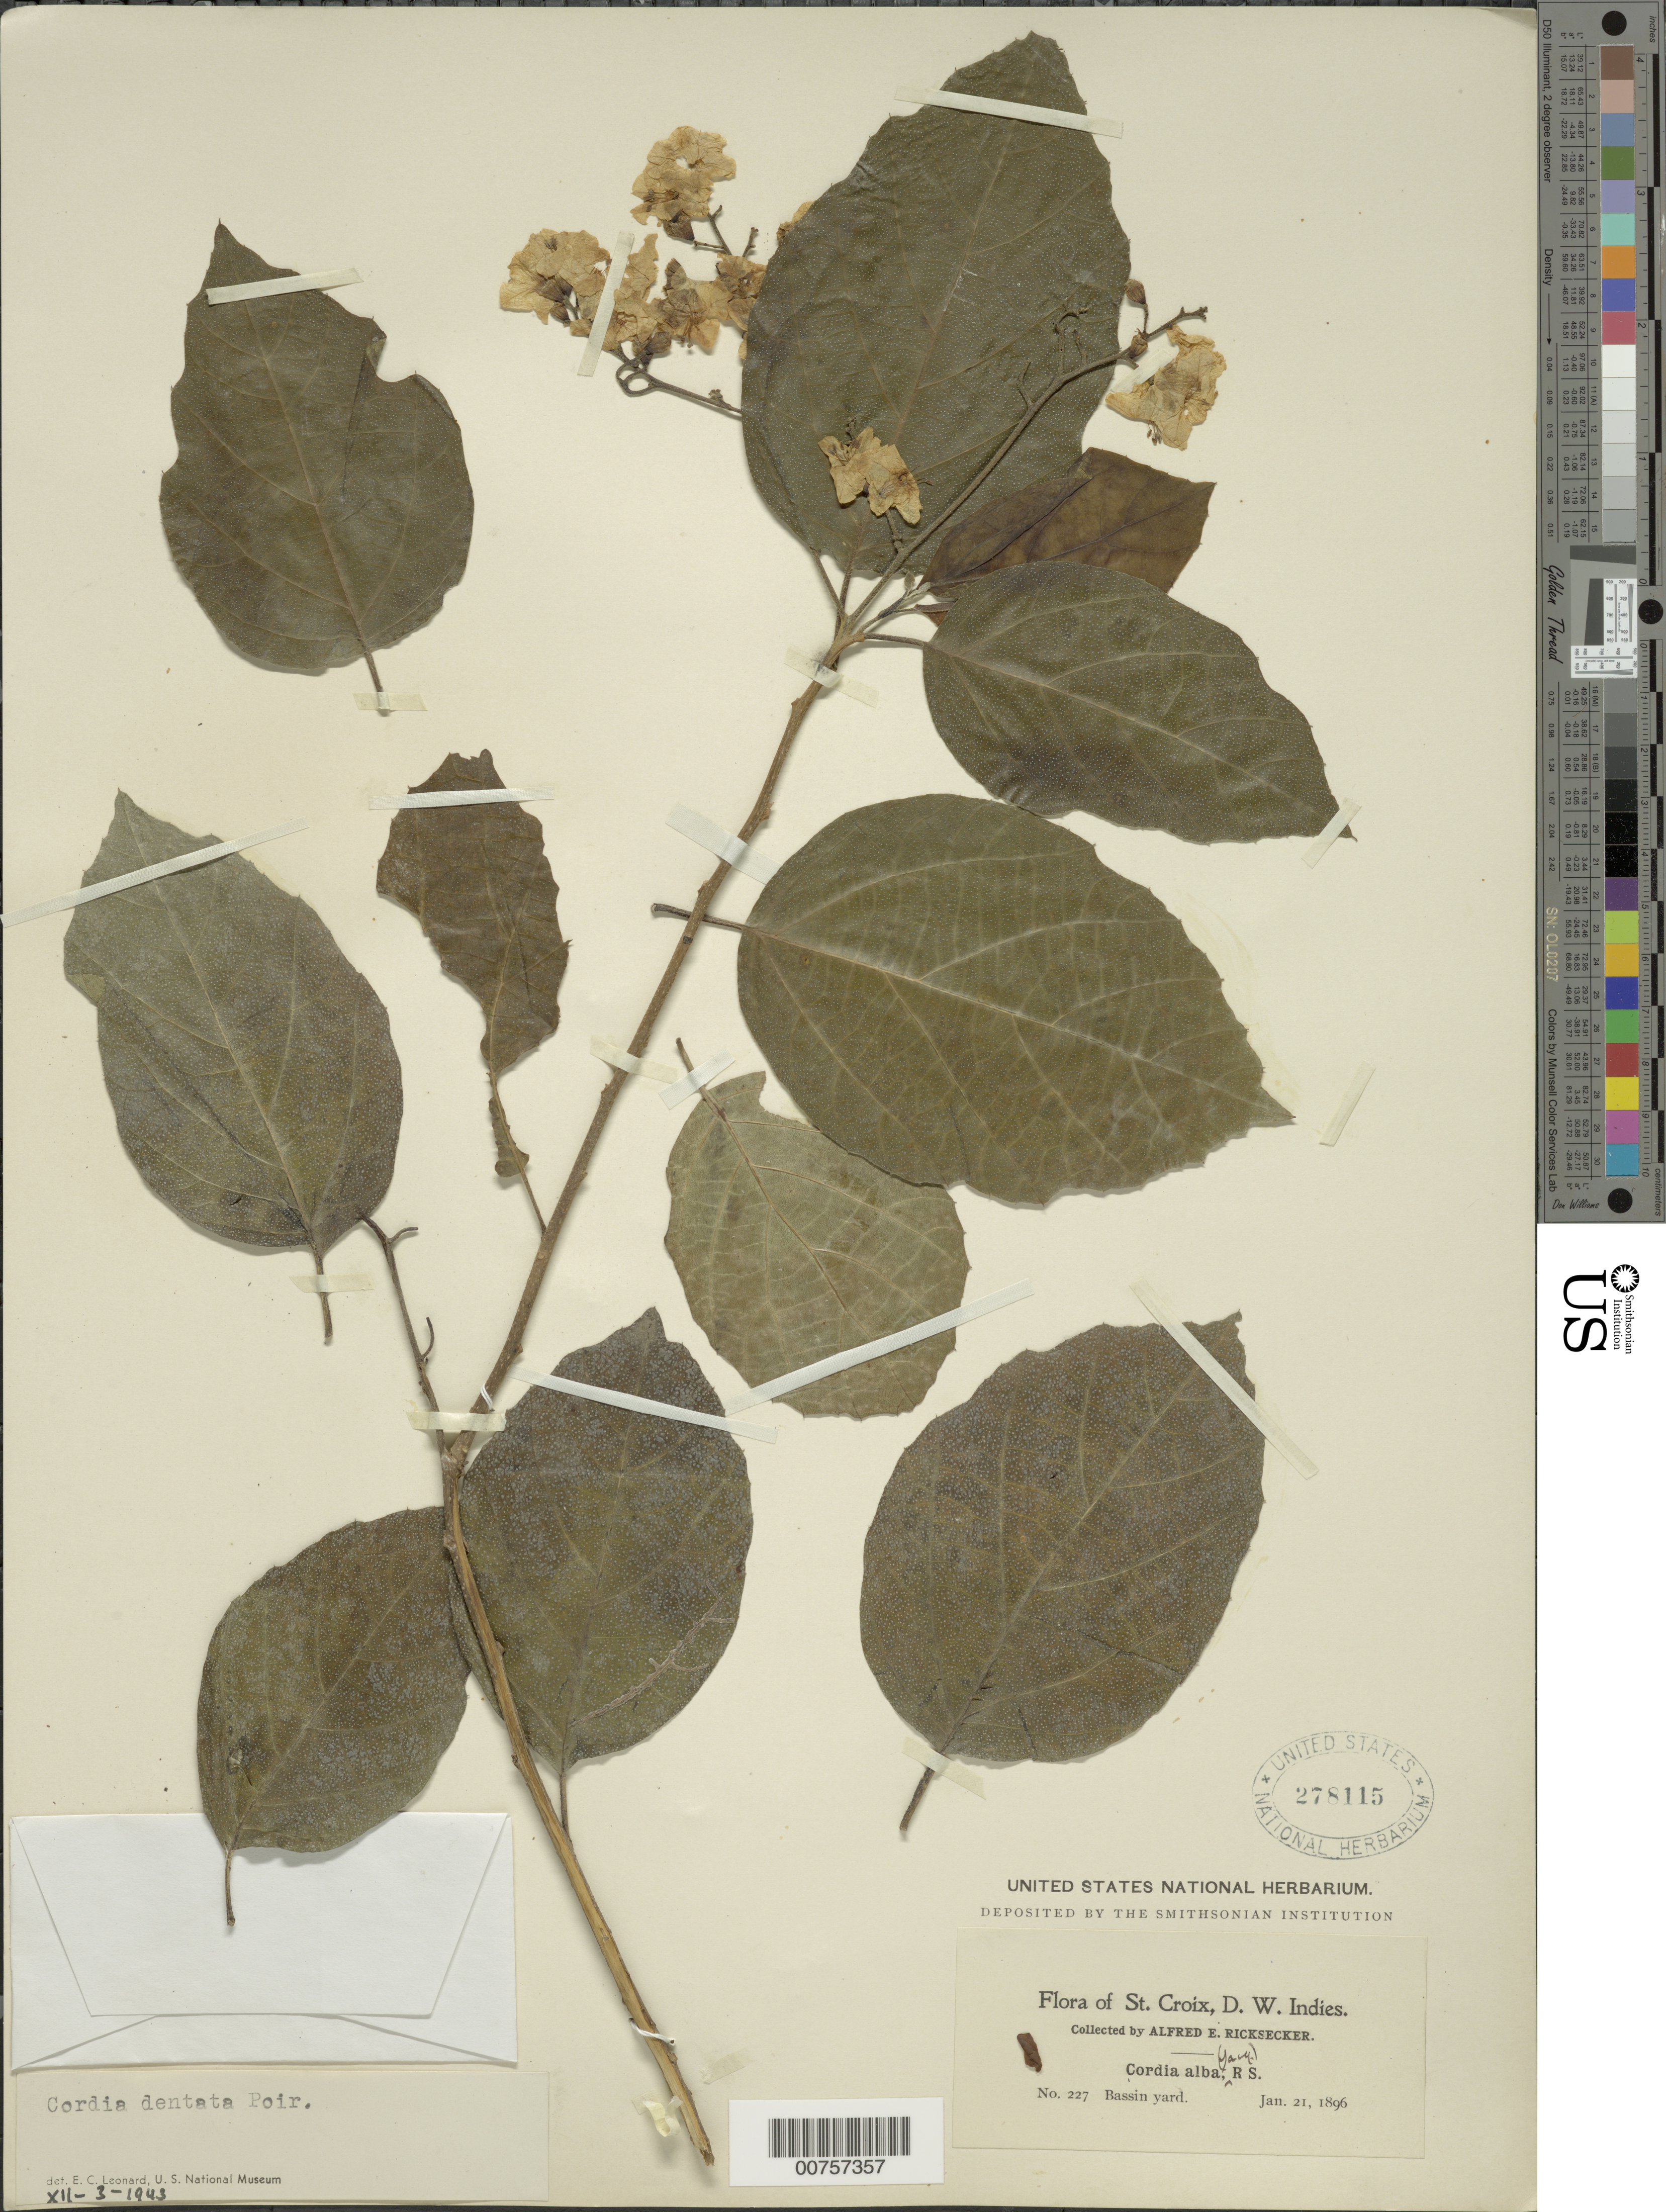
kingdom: Plantae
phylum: Tracheophyta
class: Magnoliopsida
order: Boraginales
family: Cordiaceae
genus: Cordia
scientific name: Cordia dentata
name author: Poir.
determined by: Acevedo-Rodríguez, P., (BOT), Smithsonian Institution - National Museum of Natural History (UNITED STATES)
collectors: A. E. Ricksecker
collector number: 227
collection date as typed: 21 Jan 1896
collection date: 1896-01-21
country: U.S. Virgin Islands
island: St. Croix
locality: Bassin yard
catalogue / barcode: US 278115